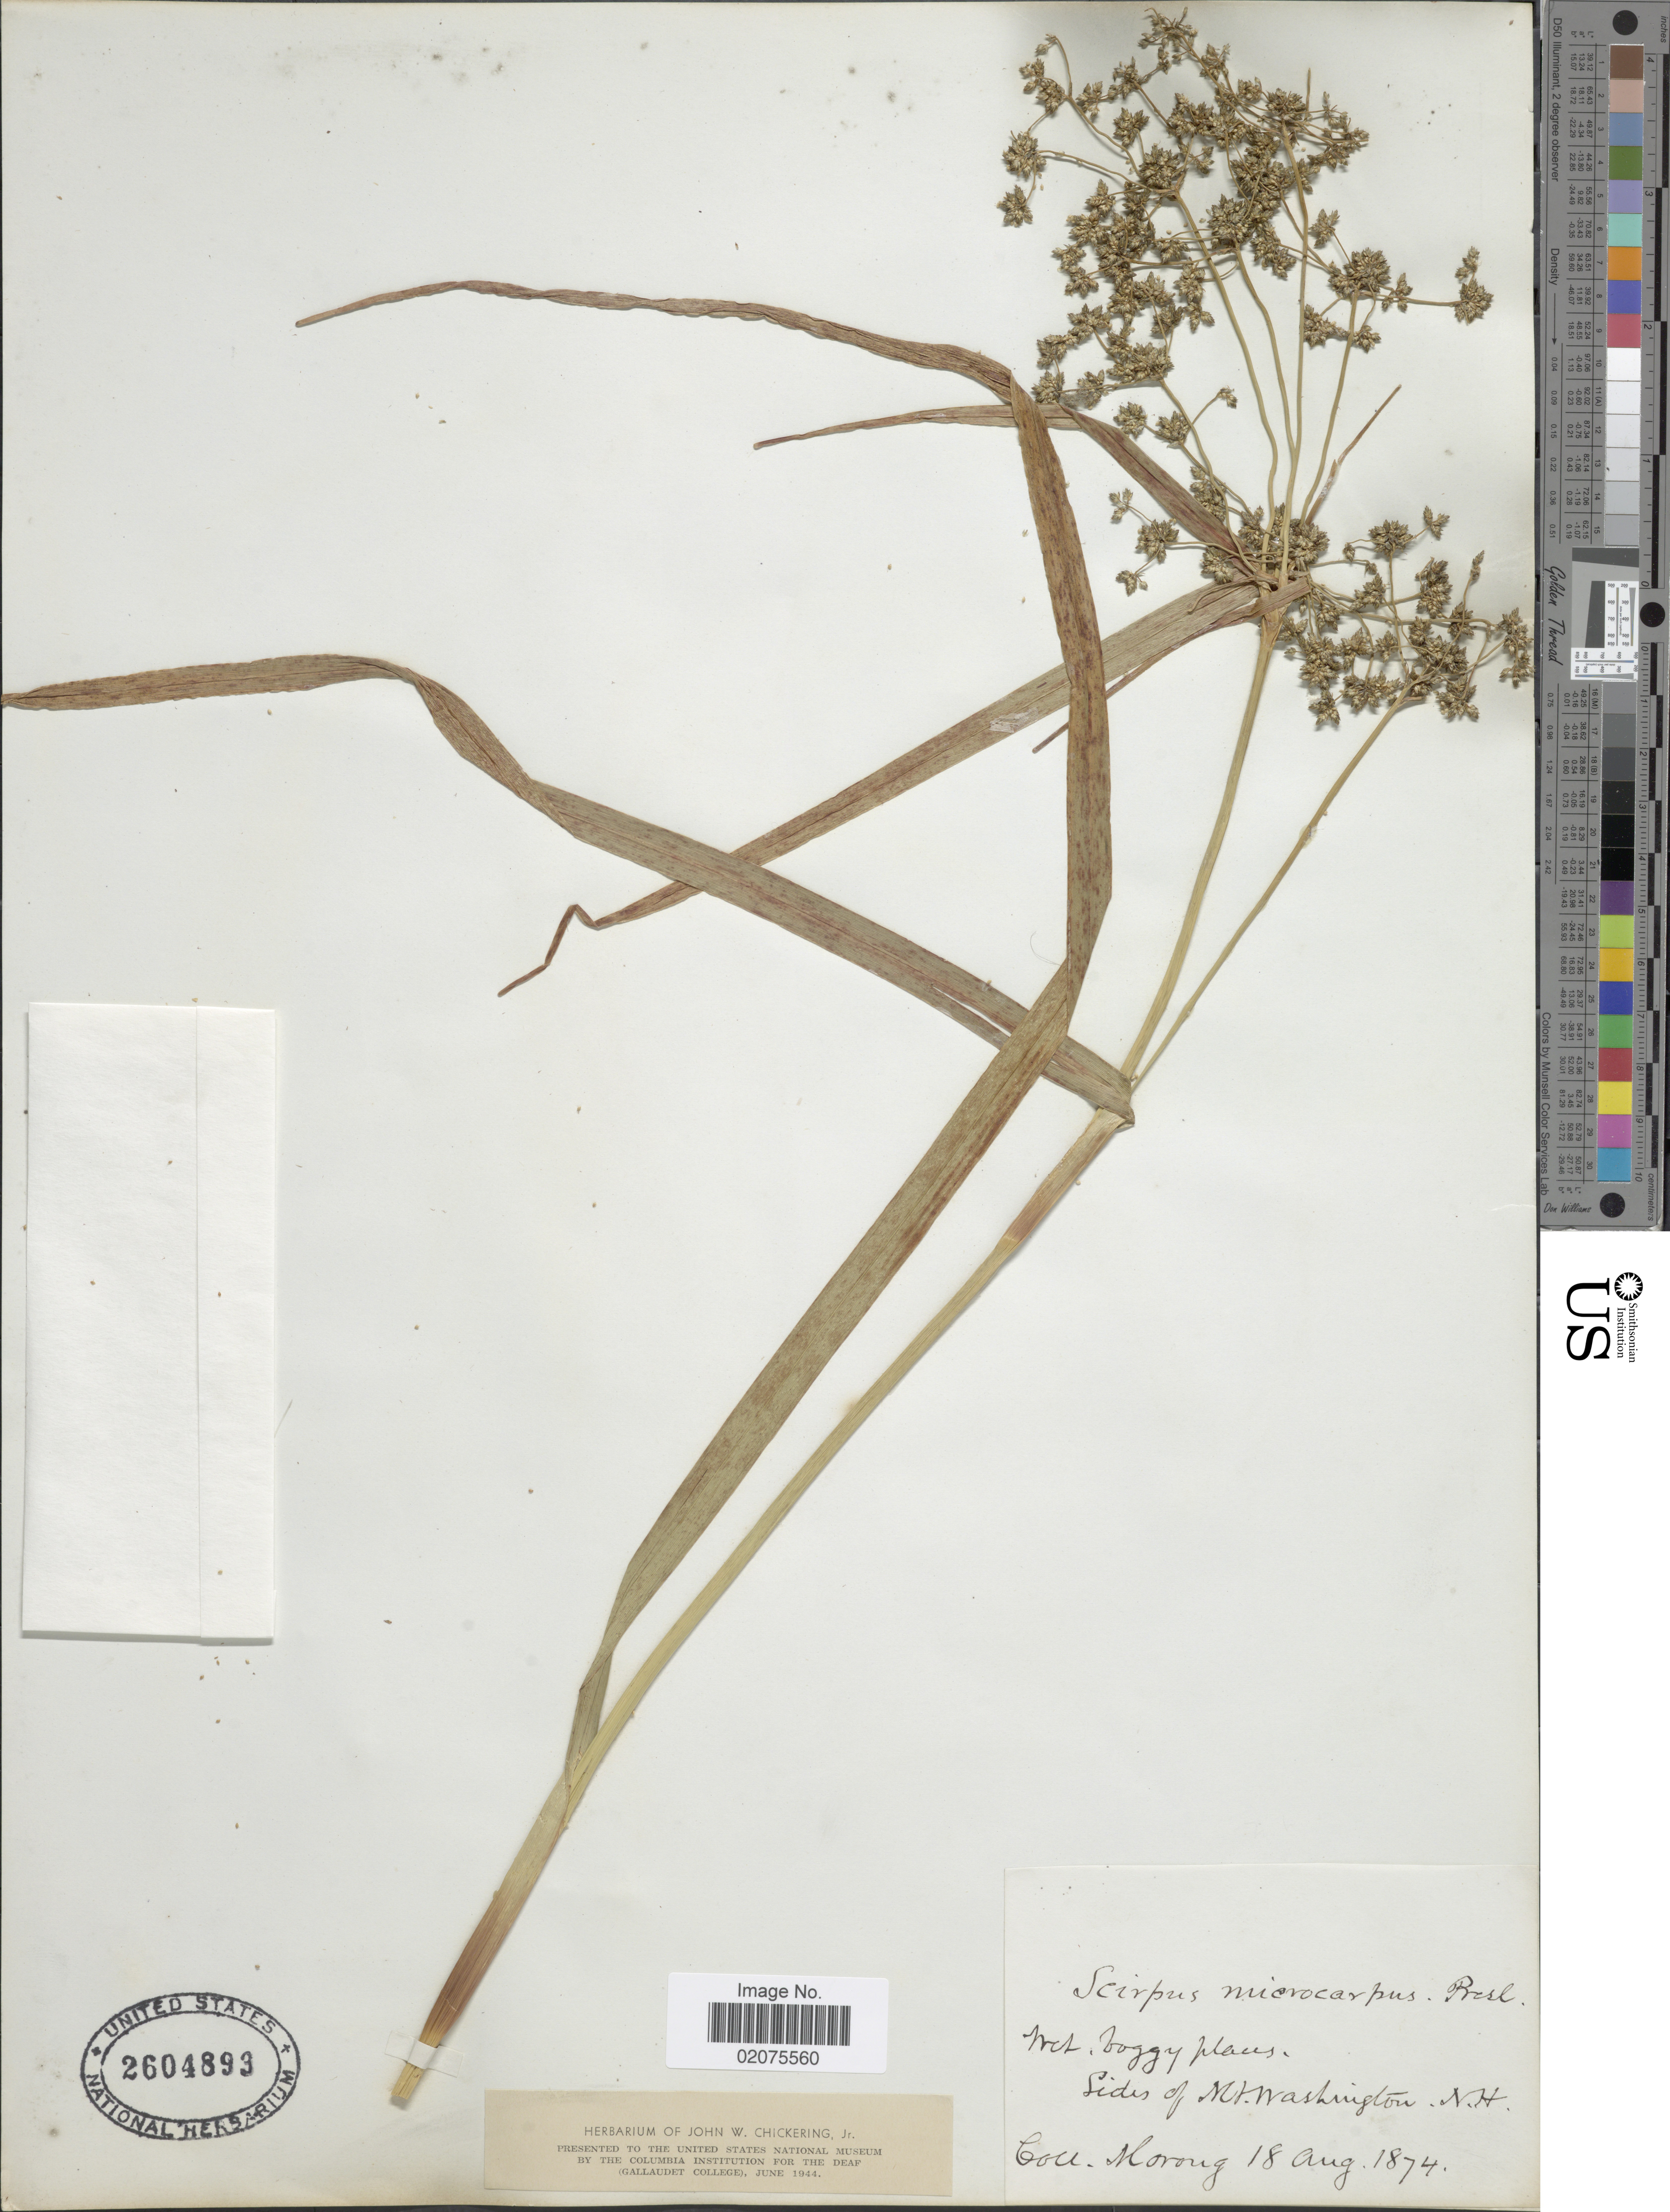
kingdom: Plantae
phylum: Tracheophyta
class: Liliopsida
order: Poales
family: Cyperaceae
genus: Scirpus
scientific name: Scirpus microcarpus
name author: J. Presl & C. Presl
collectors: T. Morong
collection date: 1874-08-18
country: United States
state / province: New Hampshire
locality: Sides of Mt. Washington, N.H.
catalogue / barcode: US 2604893